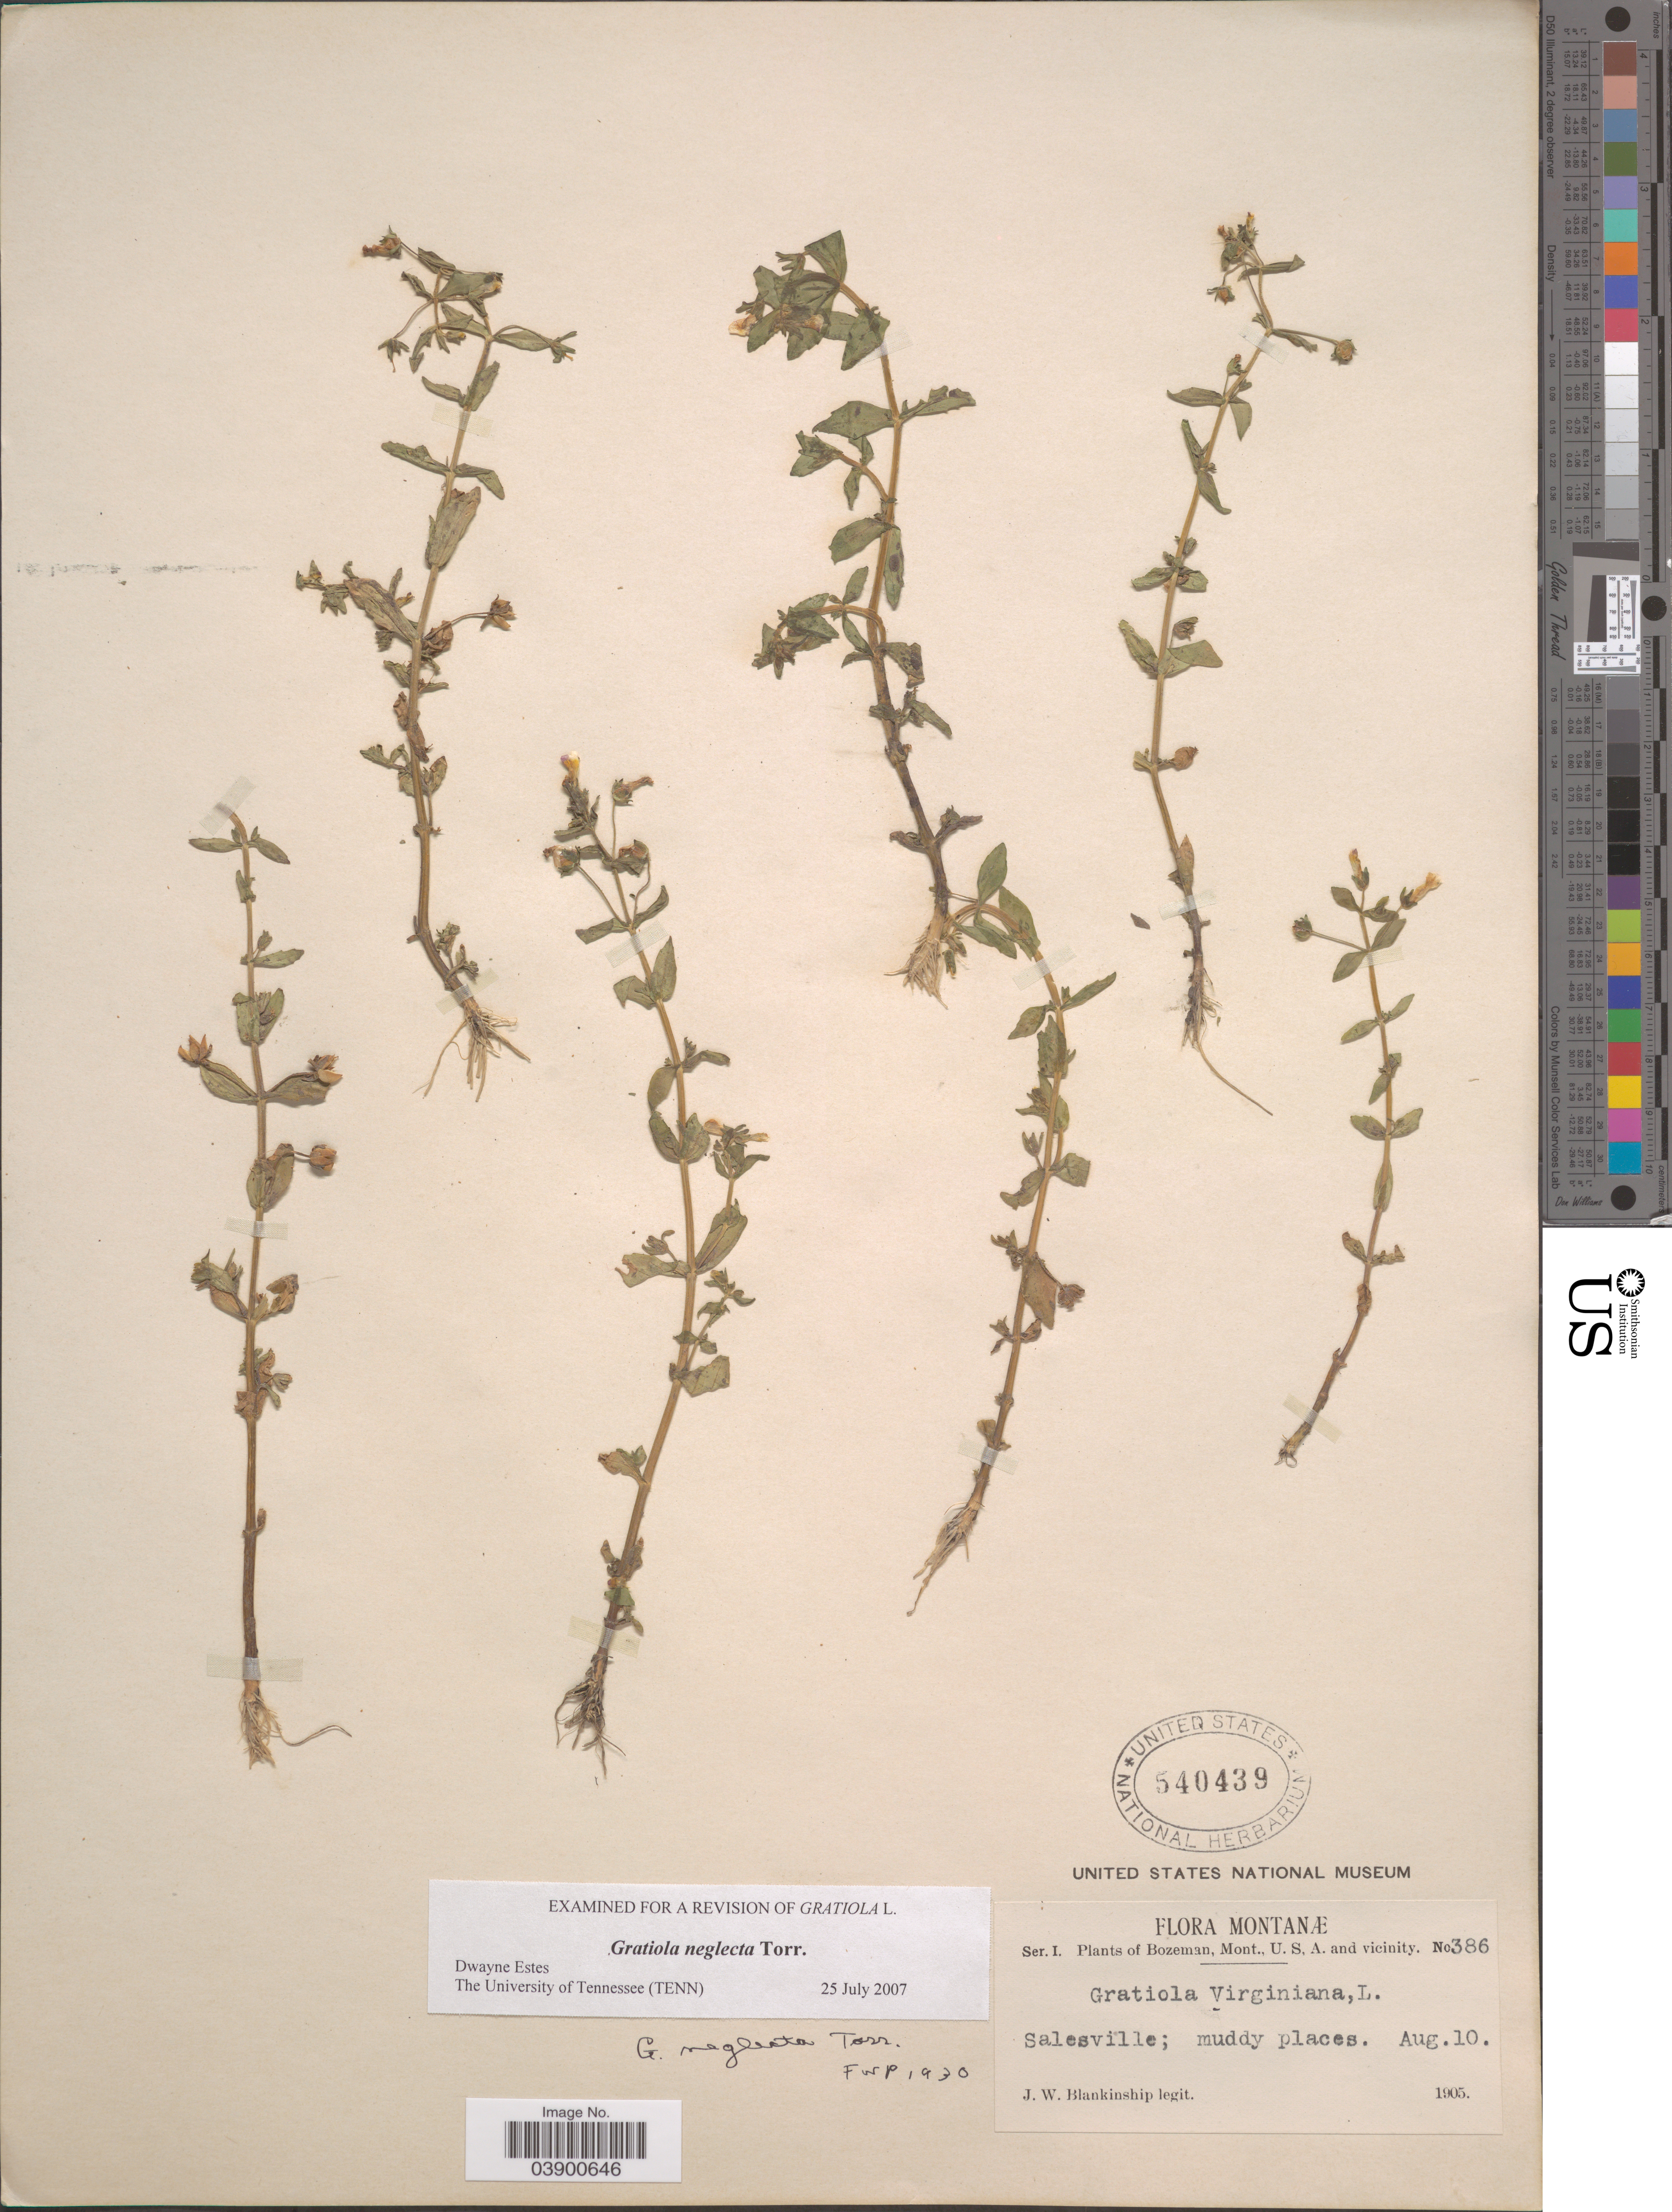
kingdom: Plantae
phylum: Tracheophyta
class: Magnoliopsida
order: Lamiales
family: Plantaginaceae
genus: Gratiola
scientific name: Gratiola neglecta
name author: Torr.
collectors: J. W. Blankinship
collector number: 386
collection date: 1905-08-10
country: United States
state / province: Montana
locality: Bozeman. Salesville.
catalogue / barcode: US 540439